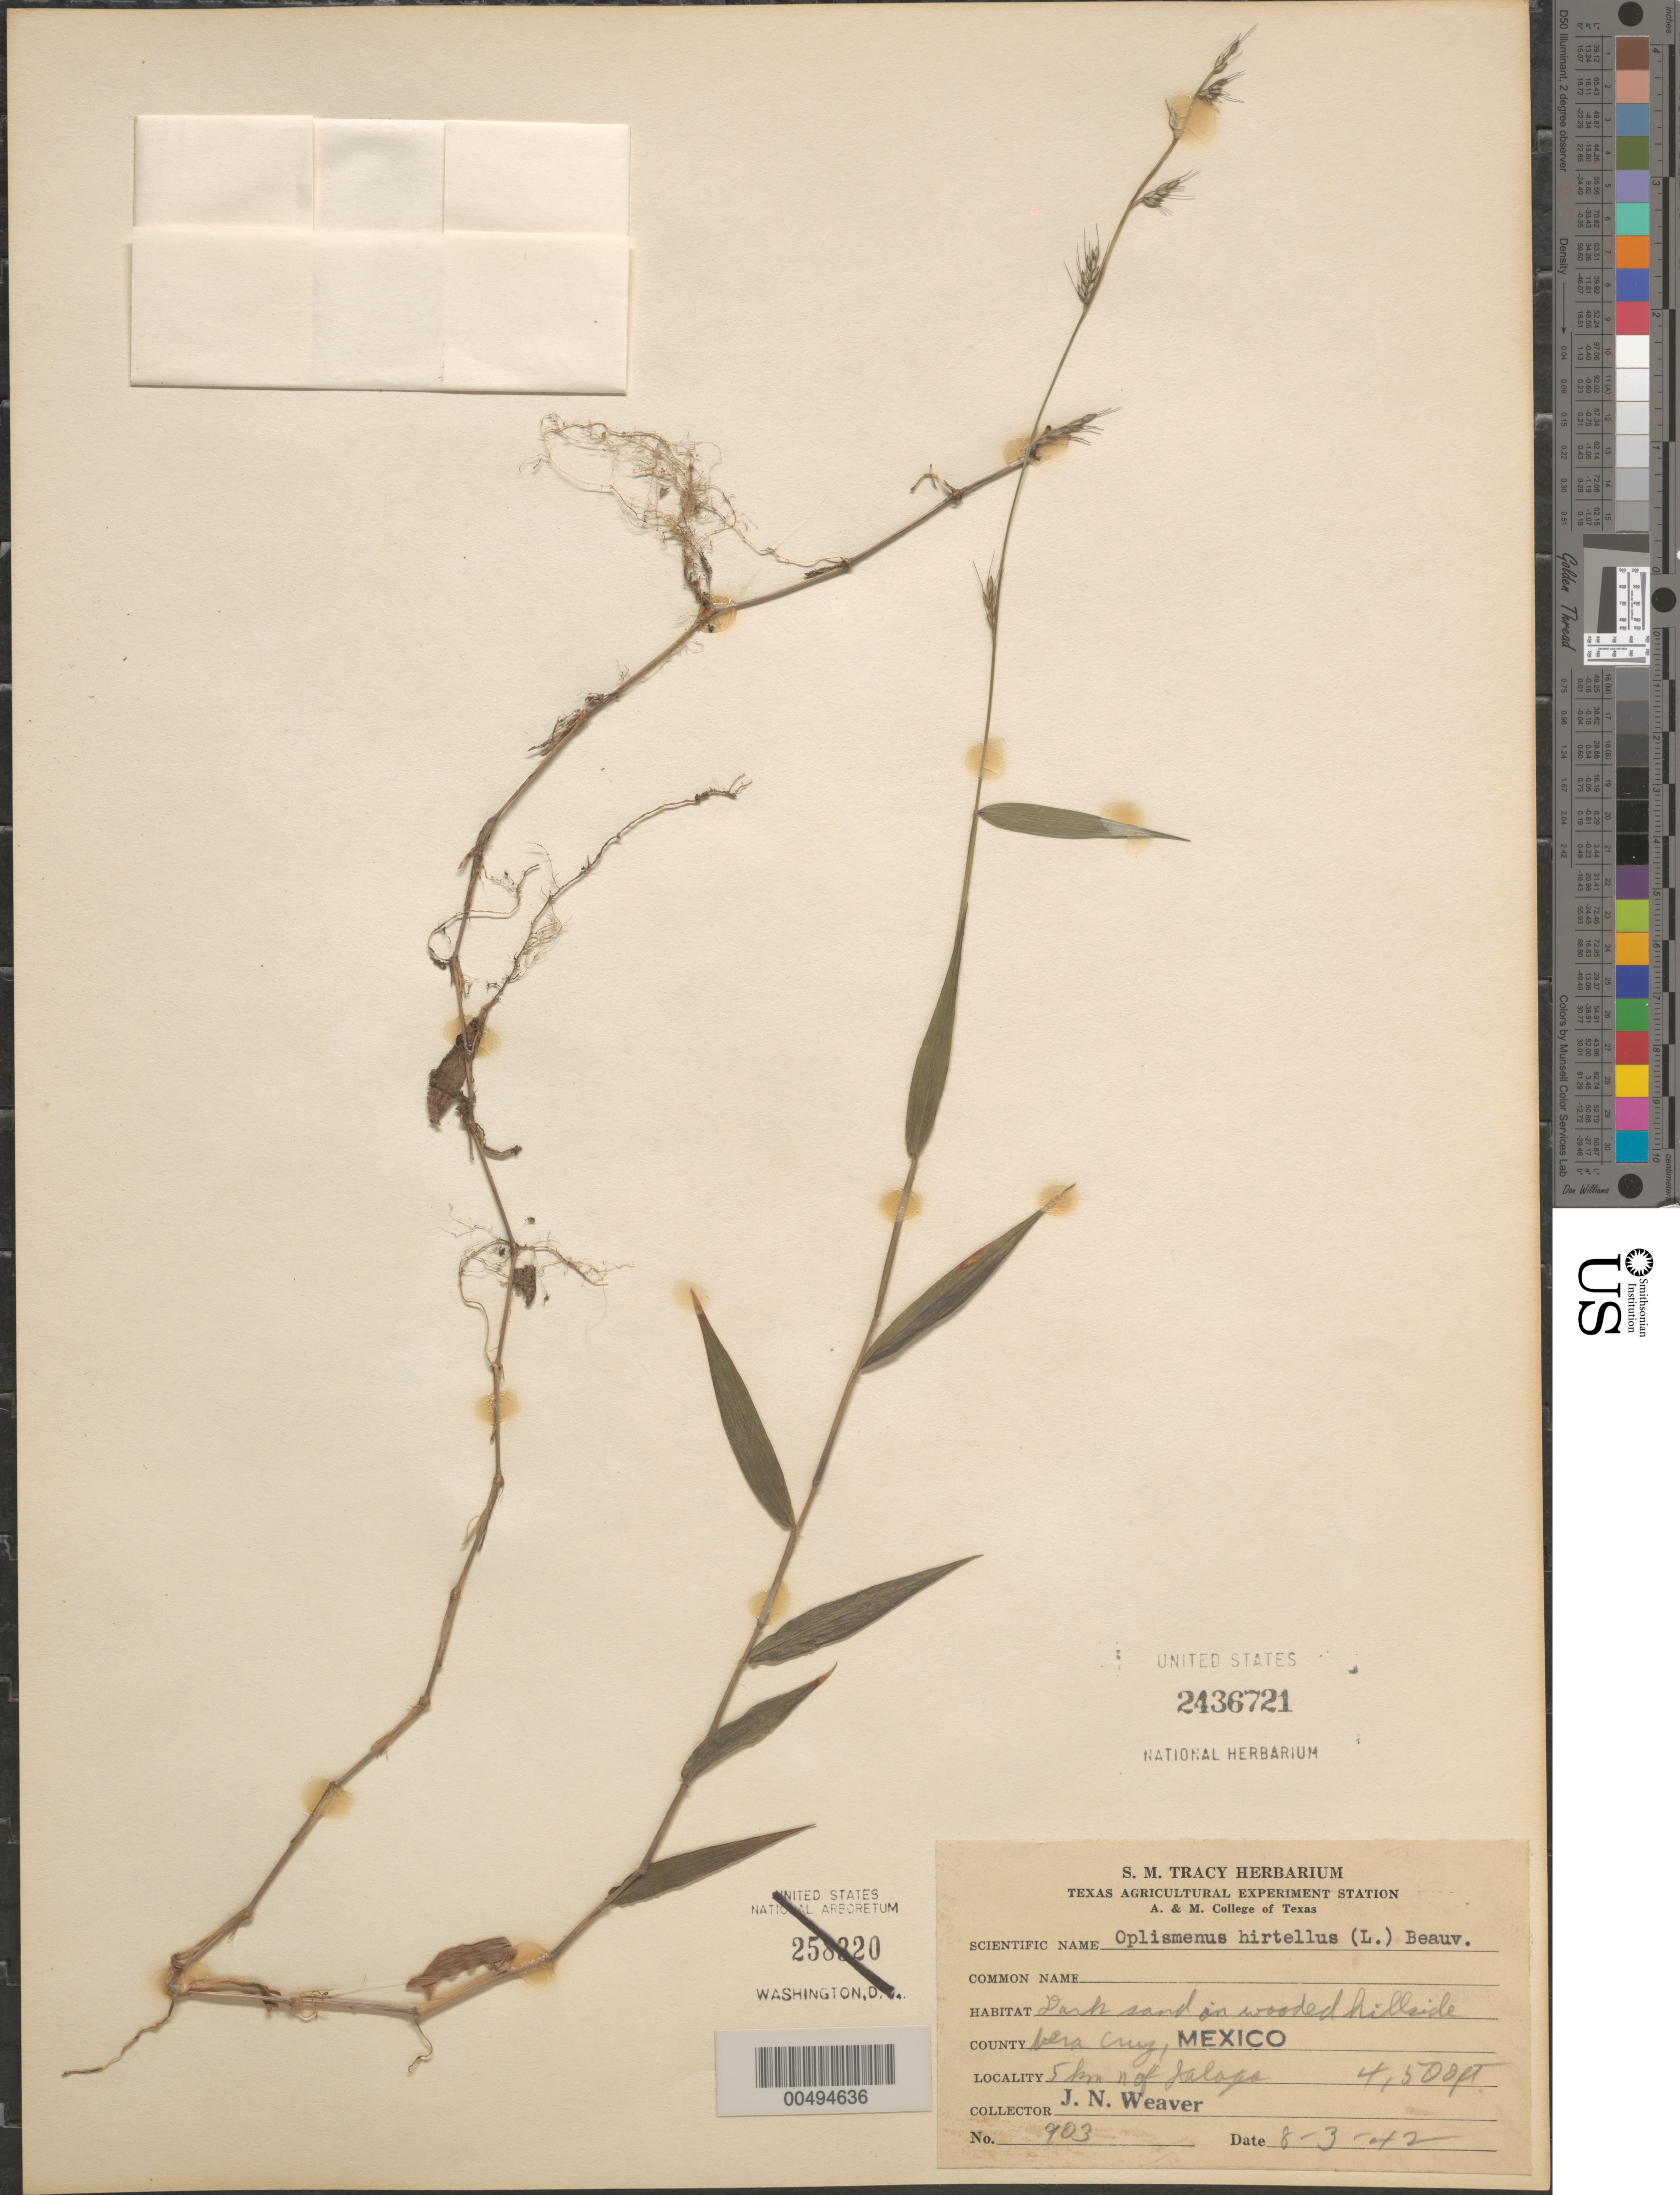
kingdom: Plantae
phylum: Tracheophyta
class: Liliopsida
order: Poales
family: Poaceae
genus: Oplismenus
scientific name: Oplismenus hirtellus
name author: (L.) P. Beauv.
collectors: J. N. Weaver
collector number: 903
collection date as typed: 8 Mar 1942 or 3 Aug 1942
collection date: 1942-03-08 or 1942-08-03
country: Mexico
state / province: Veracruz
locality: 5 km N of Jalapa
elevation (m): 1372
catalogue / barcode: US 2436721